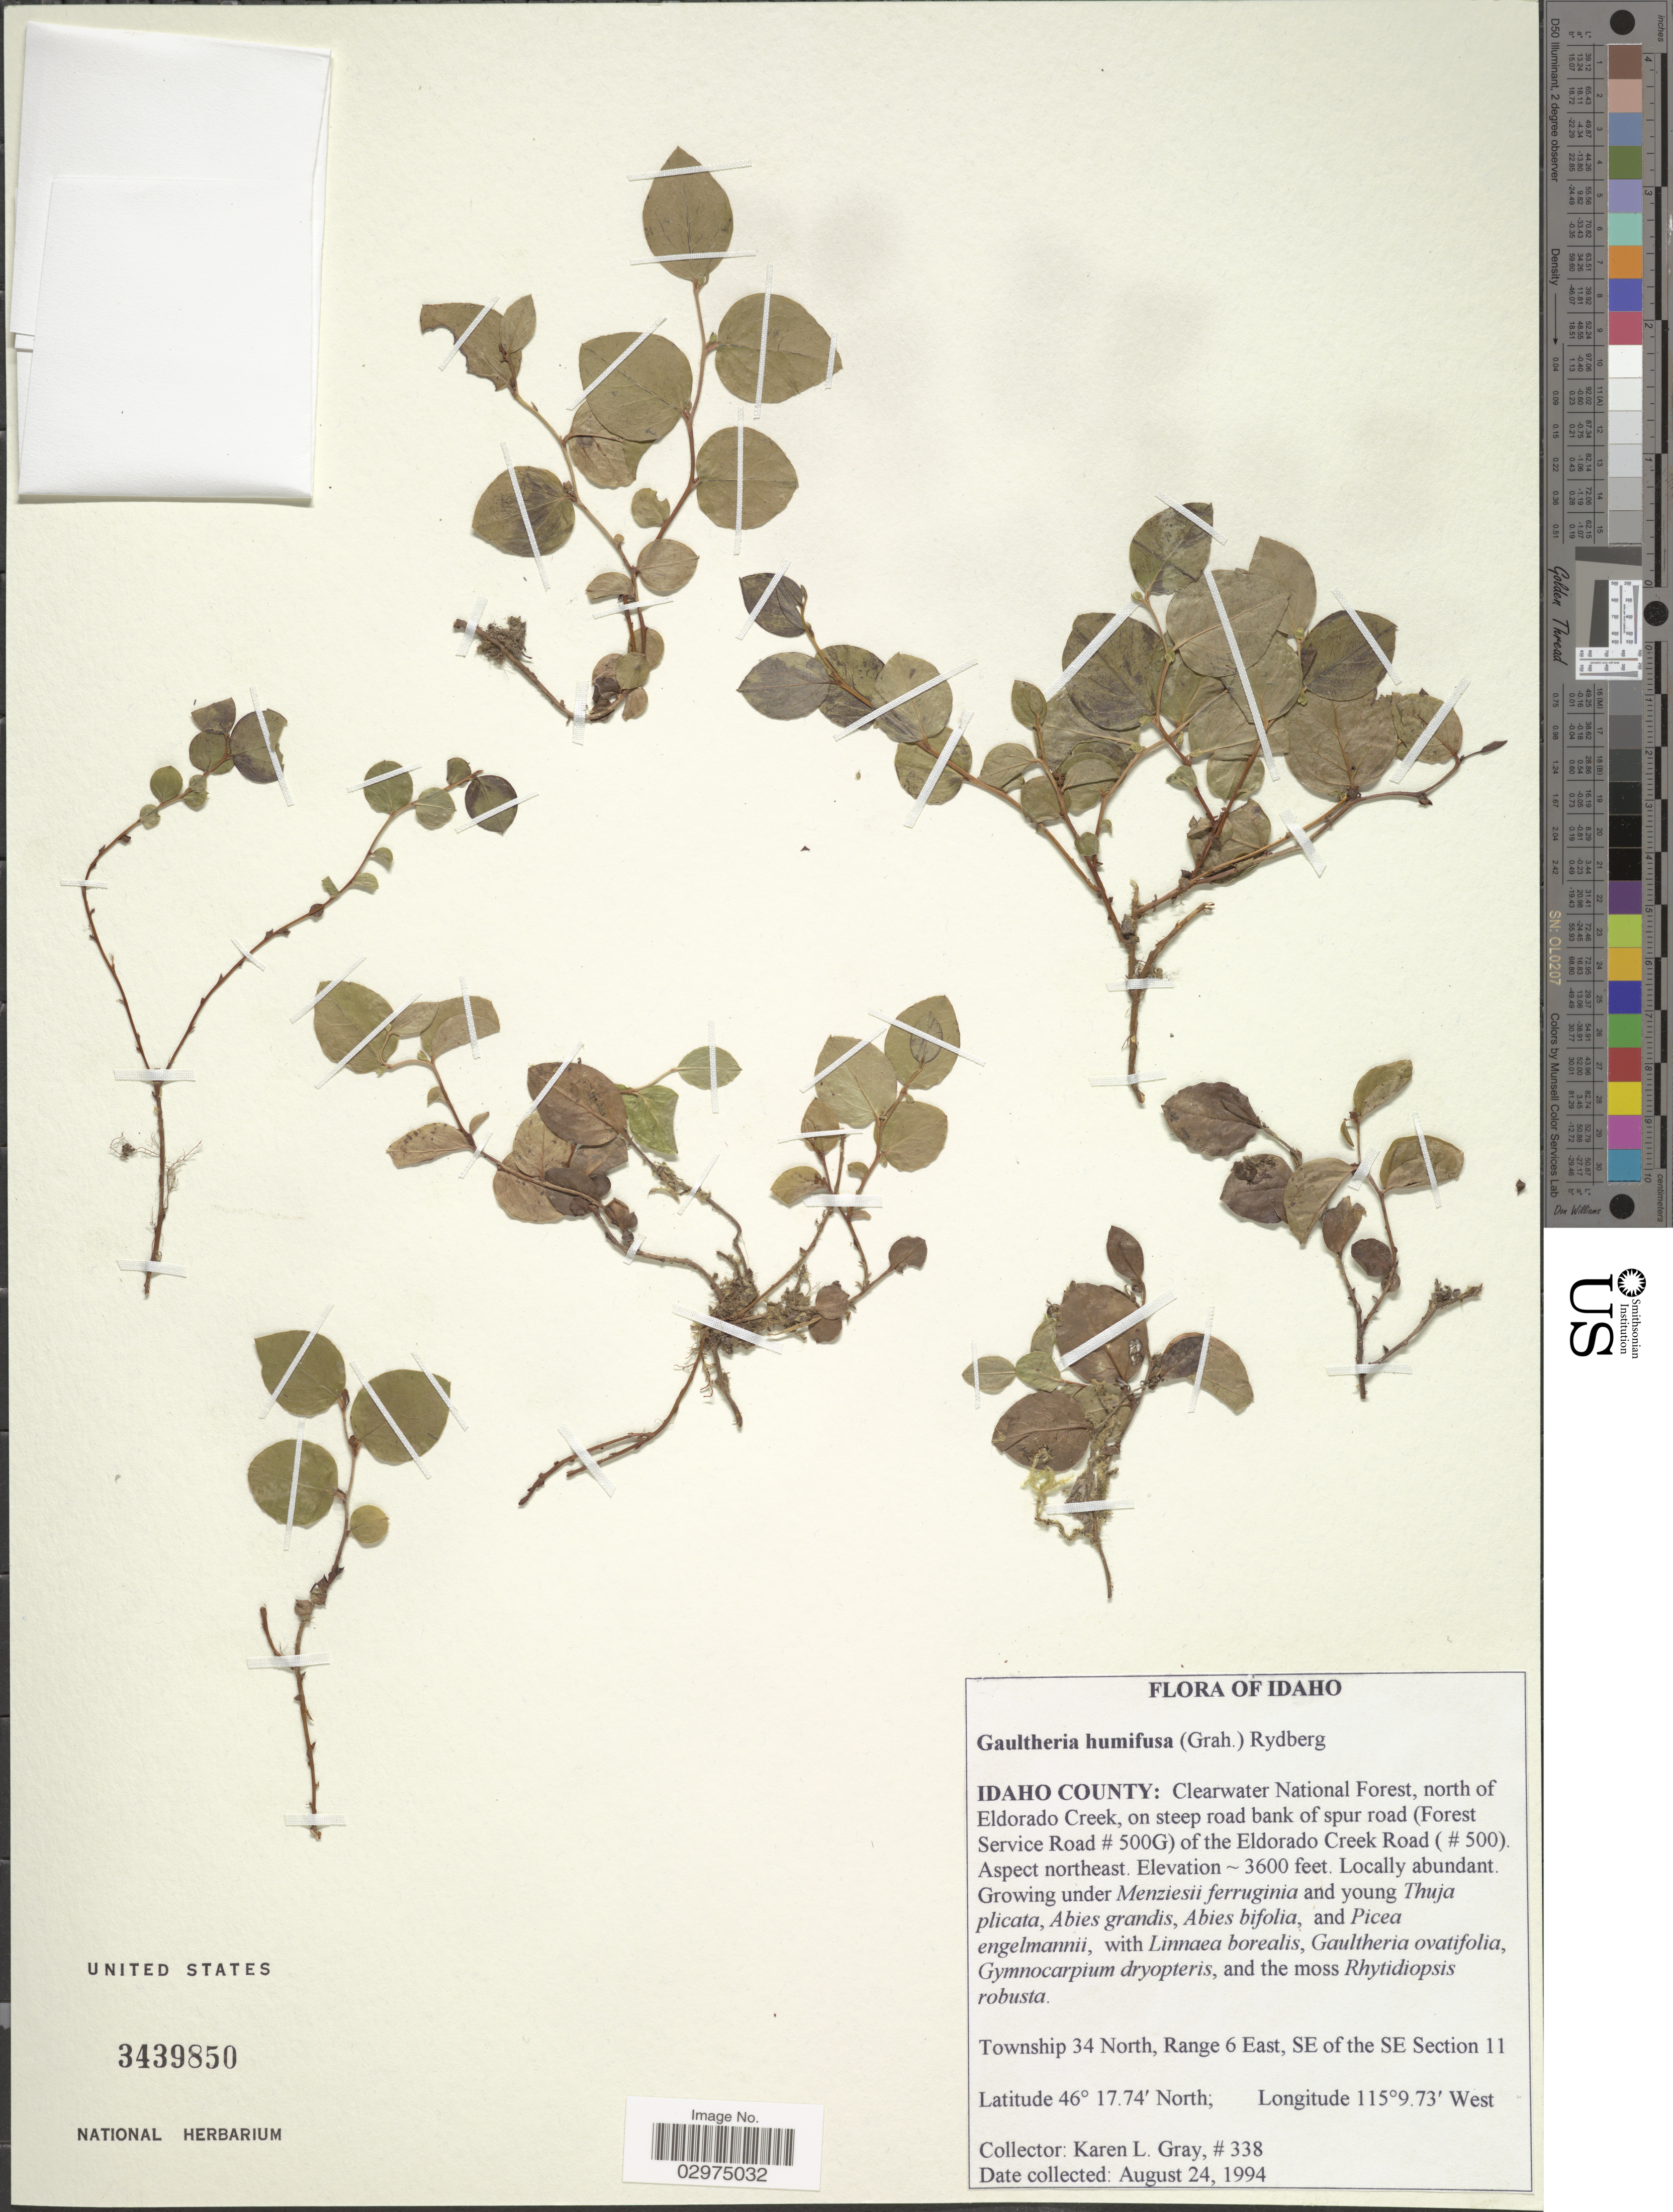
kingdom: Plantae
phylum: Tracheophyta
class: Magnoliopsida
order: Ericales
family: Ericaceae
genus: Gaultheria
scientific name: Gaultheria humifusa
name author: (Graham) Rydb.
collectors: K. L. Gray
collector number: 338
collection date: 1994-08-24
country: United States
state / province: Idaho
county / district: Idaho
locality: Clearwater National Forest, north of Eldorado Creek, on steep road bank of spur road (Forest Service Road # 500G) of the Eldorado Creek Road ( #500). Township 34 North, Range 6 East, SE of the SE Section 11.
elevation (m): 1097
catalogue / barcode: US 3439850